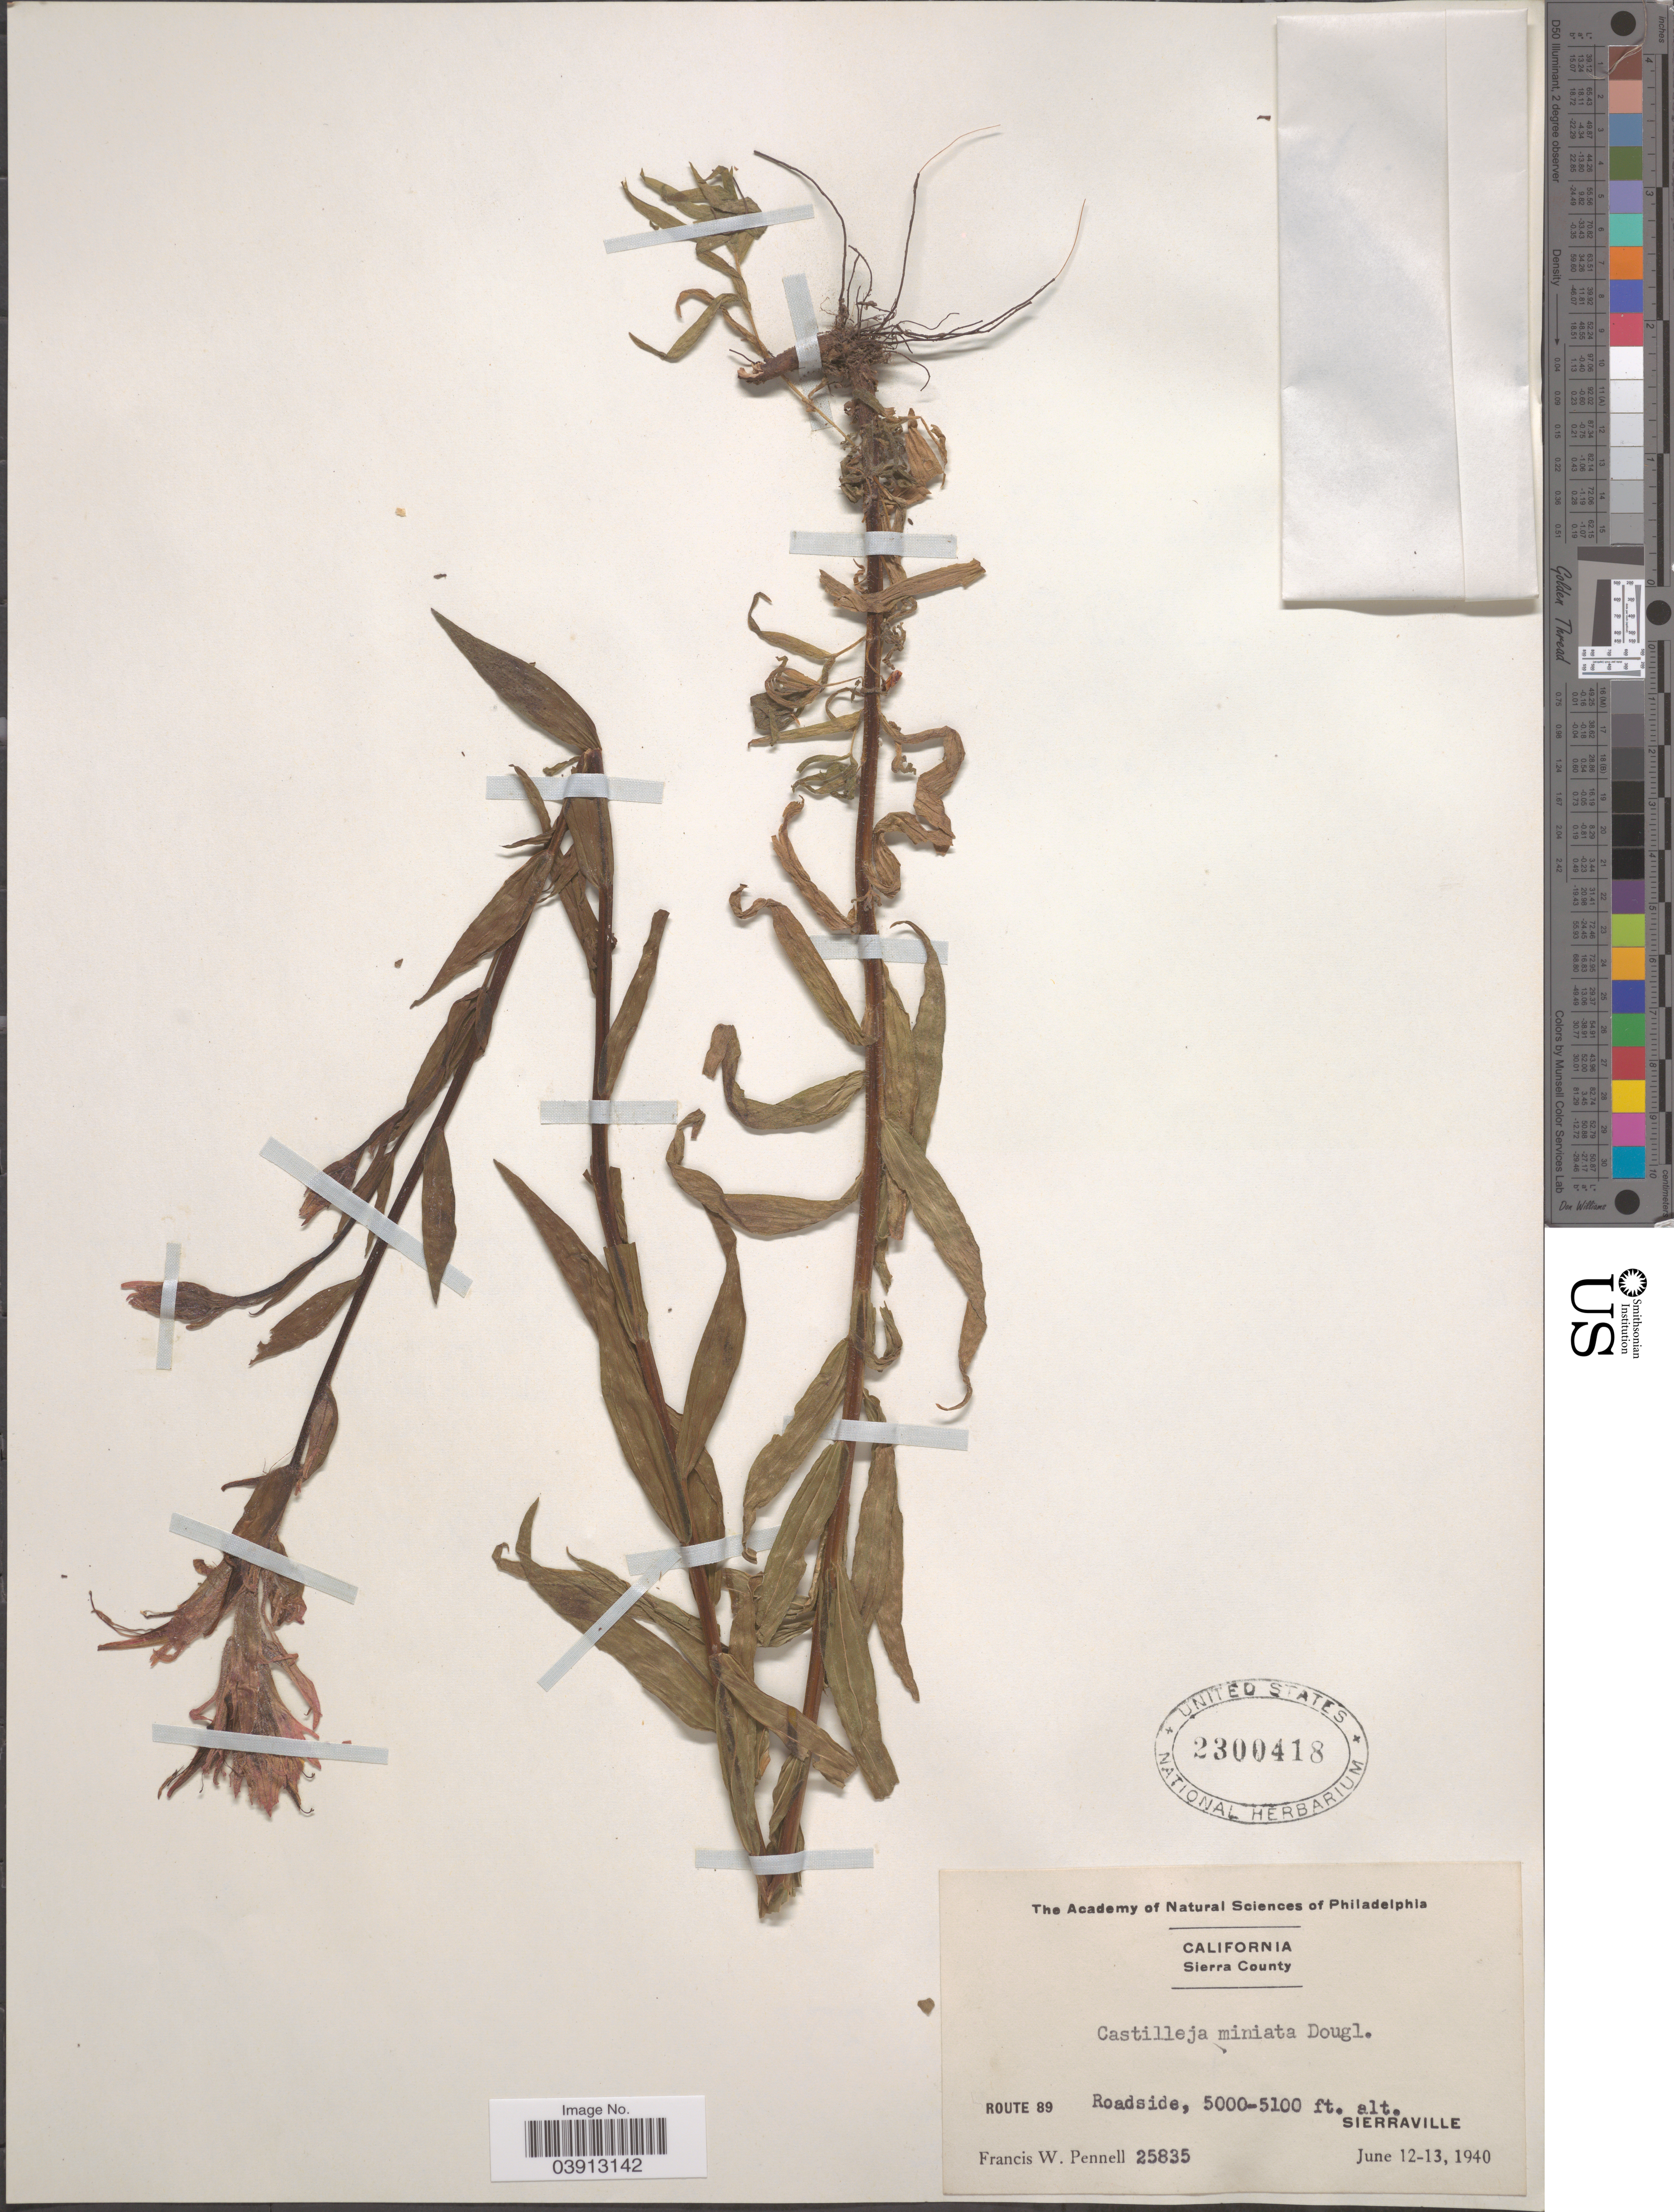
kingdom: Plantae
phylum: Tracheophyta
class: Magnoliopsida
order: Lamiales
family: Orobanchaceae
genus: Castilleja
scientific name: Castilleja miniata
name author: Douglas ex Hook.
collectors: F. W. Pennell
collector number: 25835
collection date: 1940-06-12/1940-06-13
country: United States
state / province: California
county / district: Sierra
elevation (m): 1524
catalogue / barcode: US 2300418